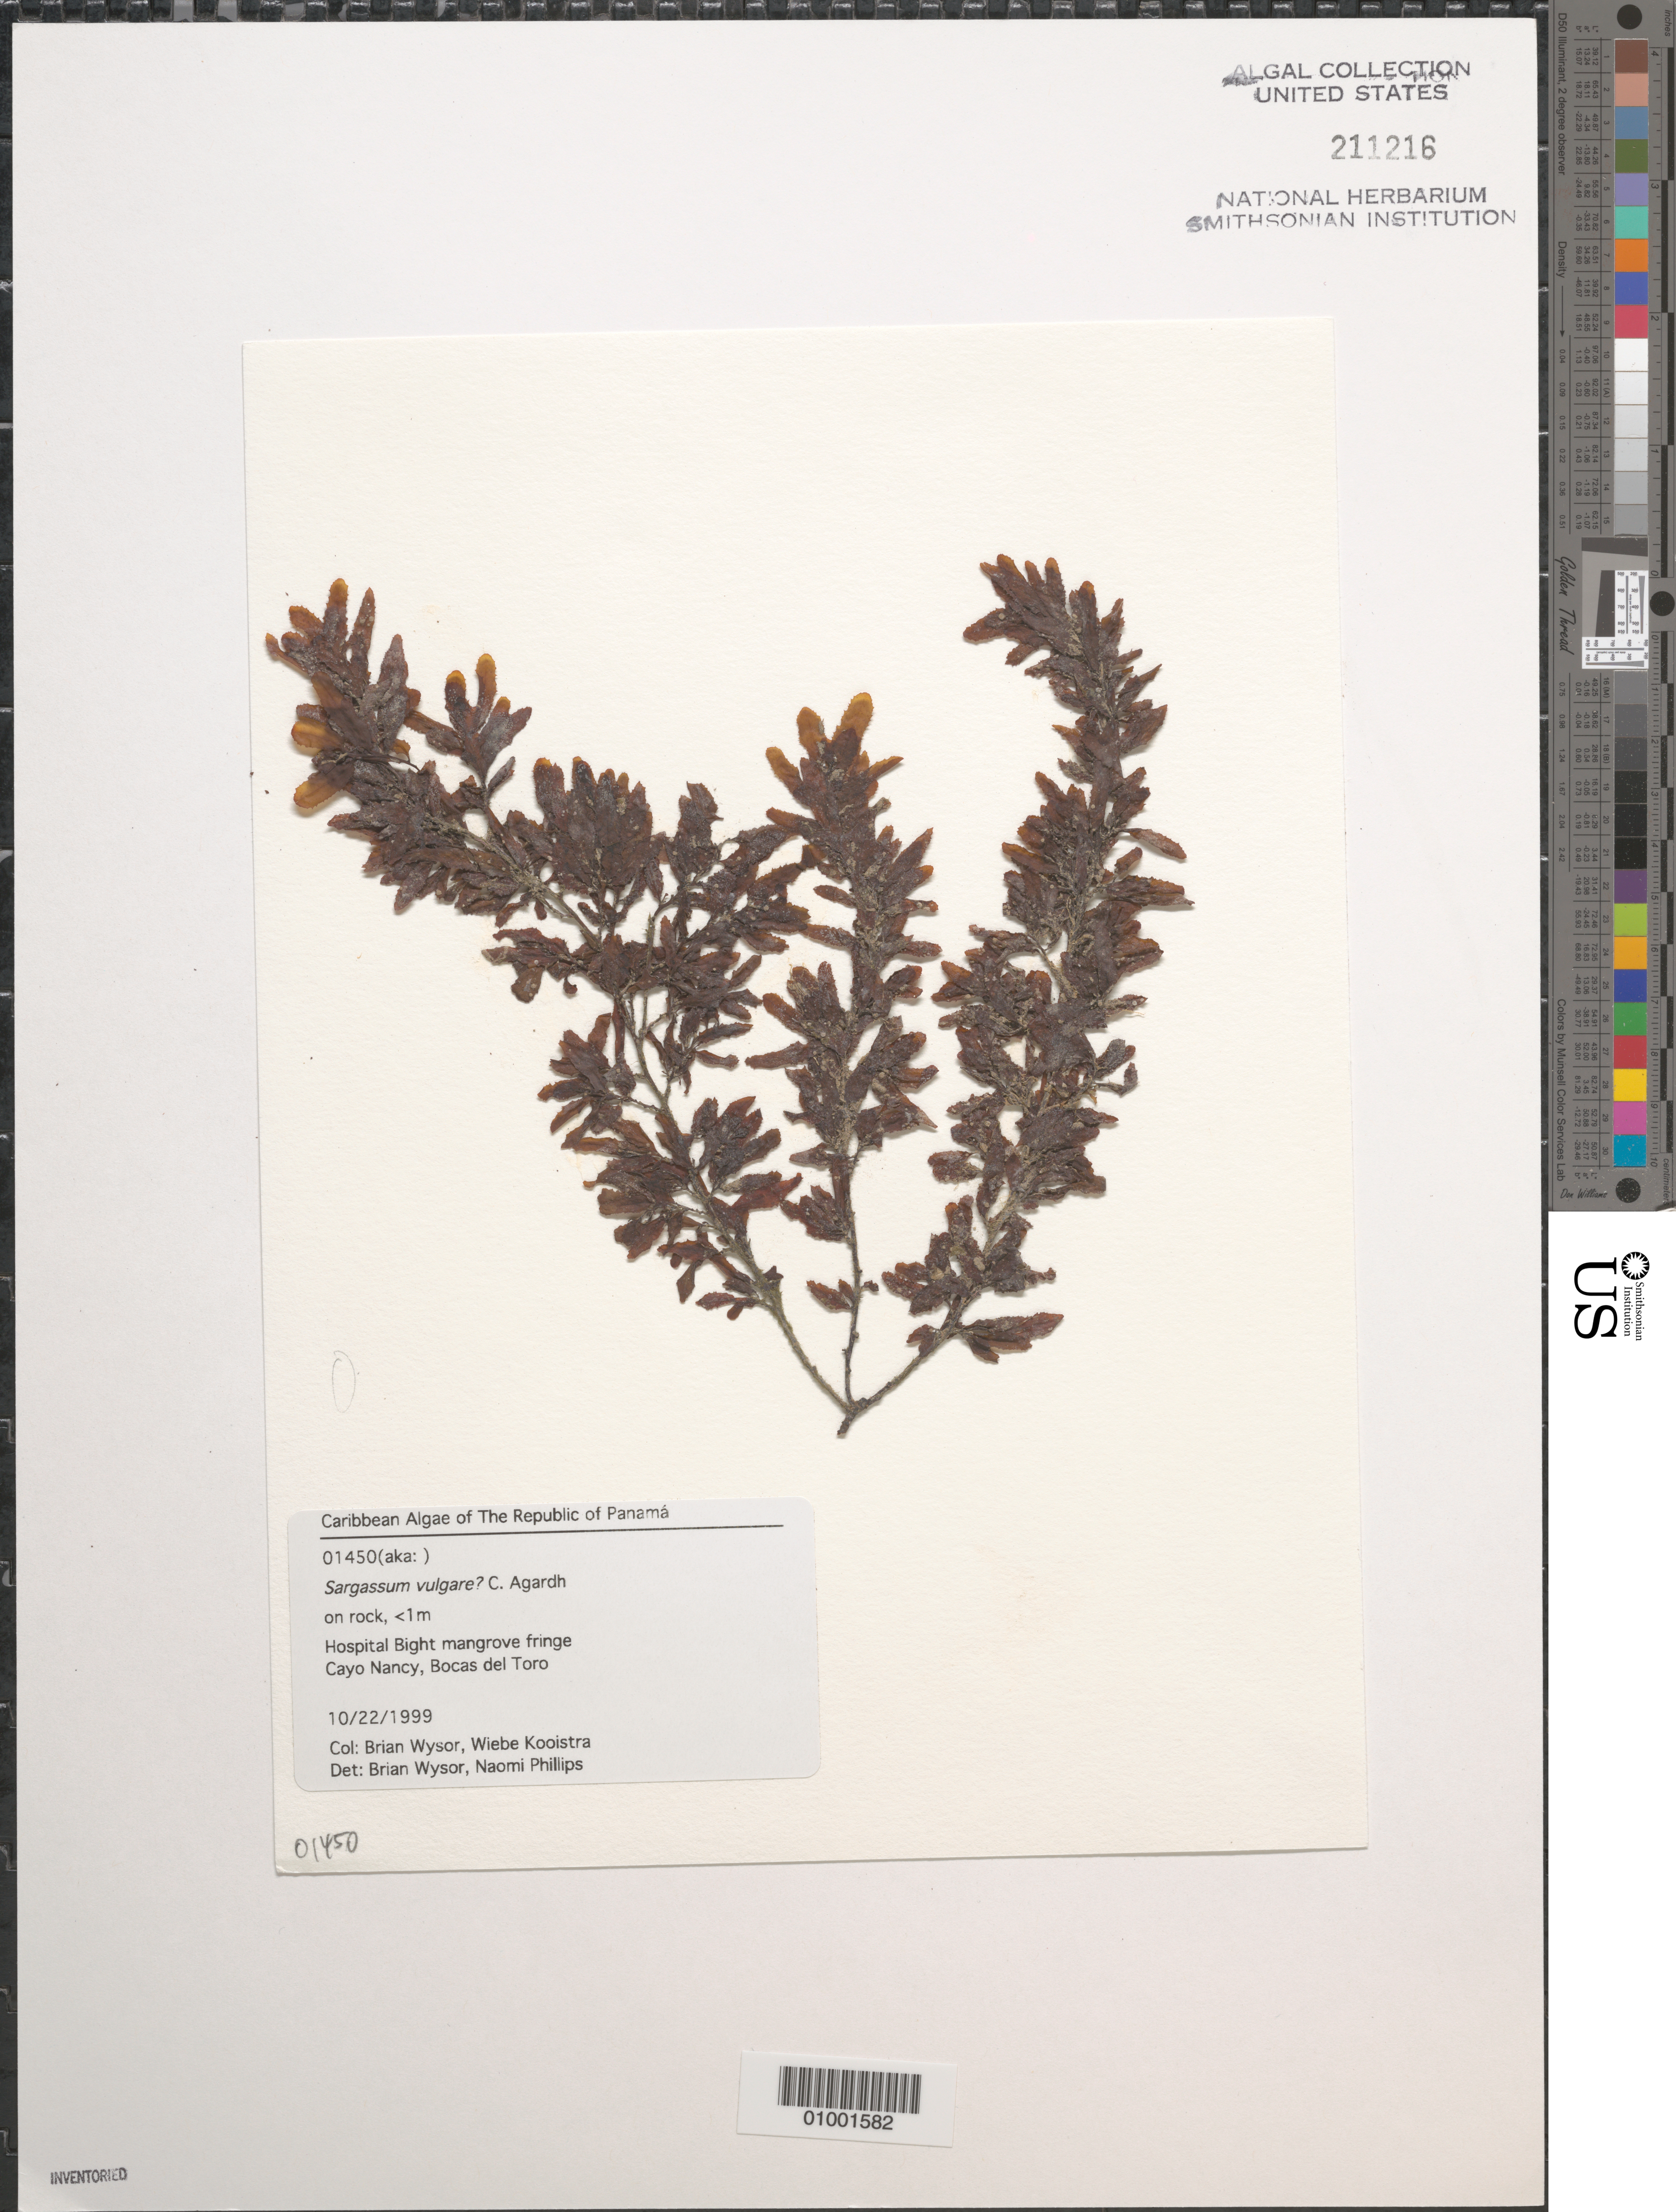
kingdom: Chromista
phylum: Ochrophyta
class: Phaeophyceae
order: Fucales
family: Sargassaceae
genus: Sargassum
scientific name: Sargassum vulgare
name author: C. Agardh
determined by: Wysor, B.; Phillips, N.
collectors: B. Wysor & W. Kooistra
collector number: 01450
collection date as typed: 22 Oct 1999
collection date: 1999-10-22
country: Panama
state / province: Bocas del Toro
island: Cayo Nancy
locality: Hospital Bight mangrove fringe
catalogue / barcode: US 211216